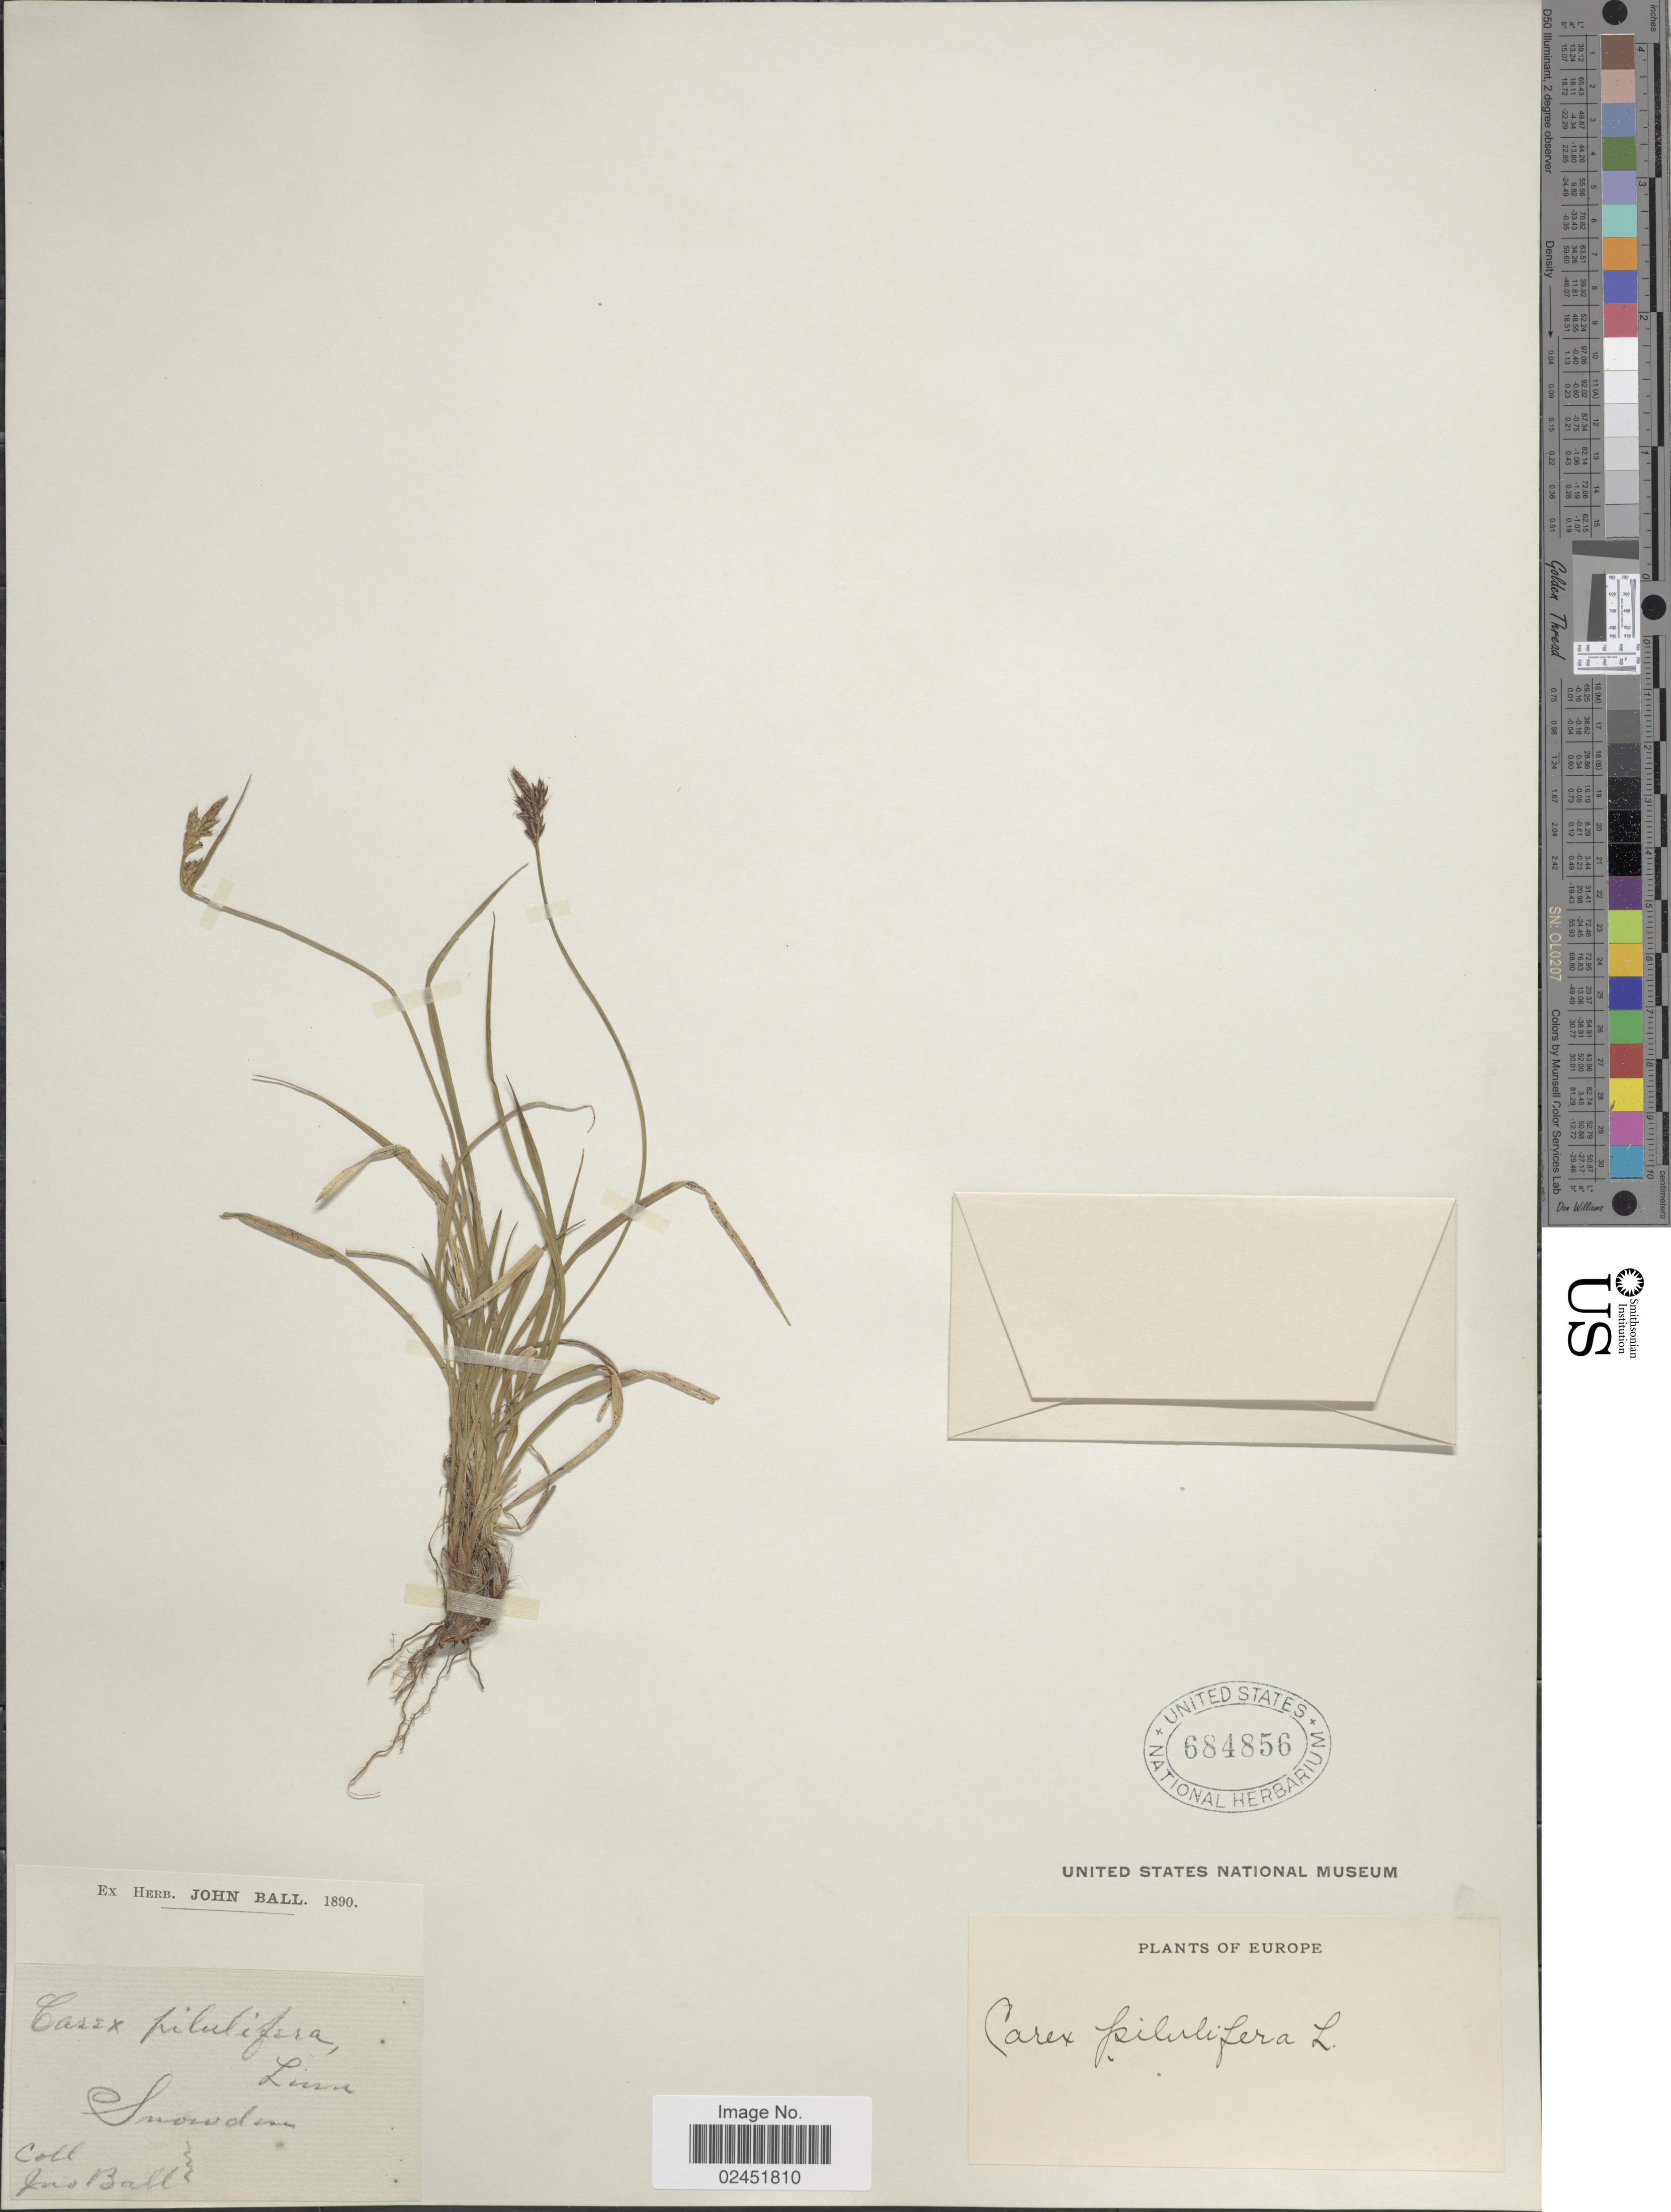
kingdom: Plantae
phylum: Tracheophyta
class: Liliopsida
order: Poales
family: Cyperaceae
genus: Carex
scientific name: Carex pilulifera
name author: L.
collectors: J. Ball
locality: Europe. Snowden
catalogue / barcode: US 684856